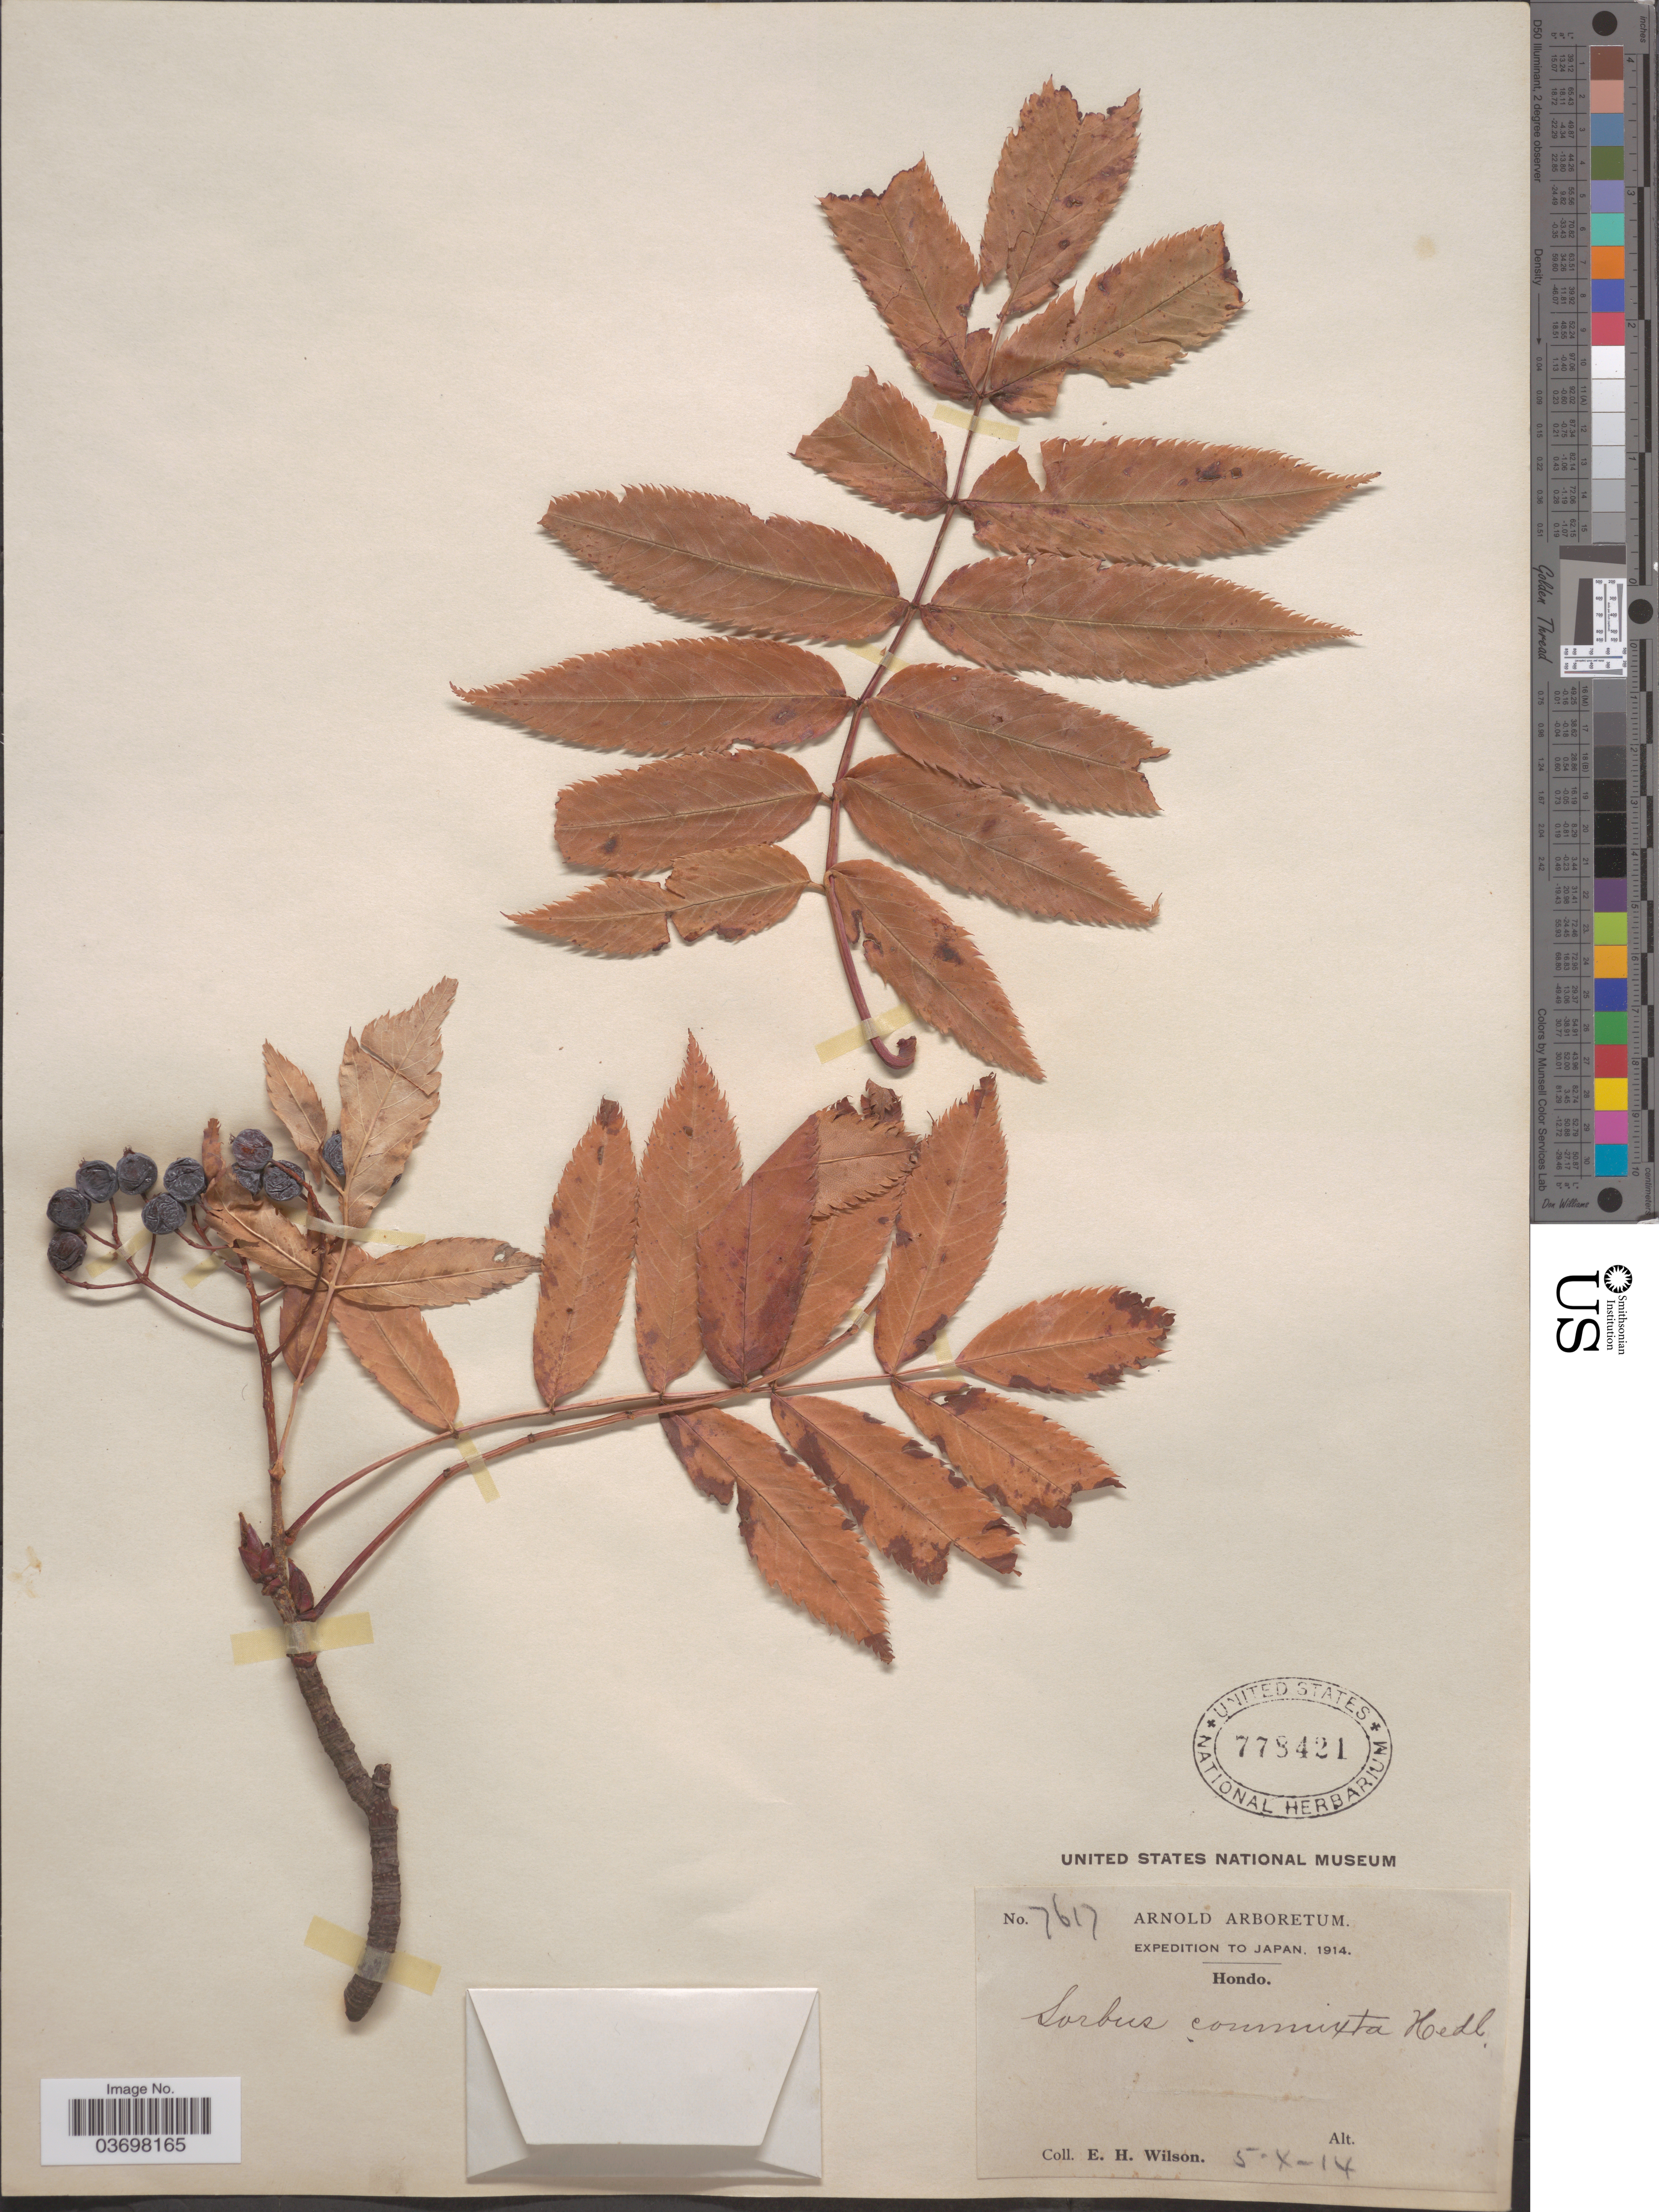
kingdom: Plantae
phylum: Tracheophyta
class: Magnoliopsida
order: Rosales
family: Rosaceae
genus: Sorbus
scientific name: Sorbus commixta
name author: Hedl.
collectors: E. Wilson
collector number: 7617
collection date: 1914-10-05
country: Japan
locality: Hondo.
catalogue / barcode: US 778421